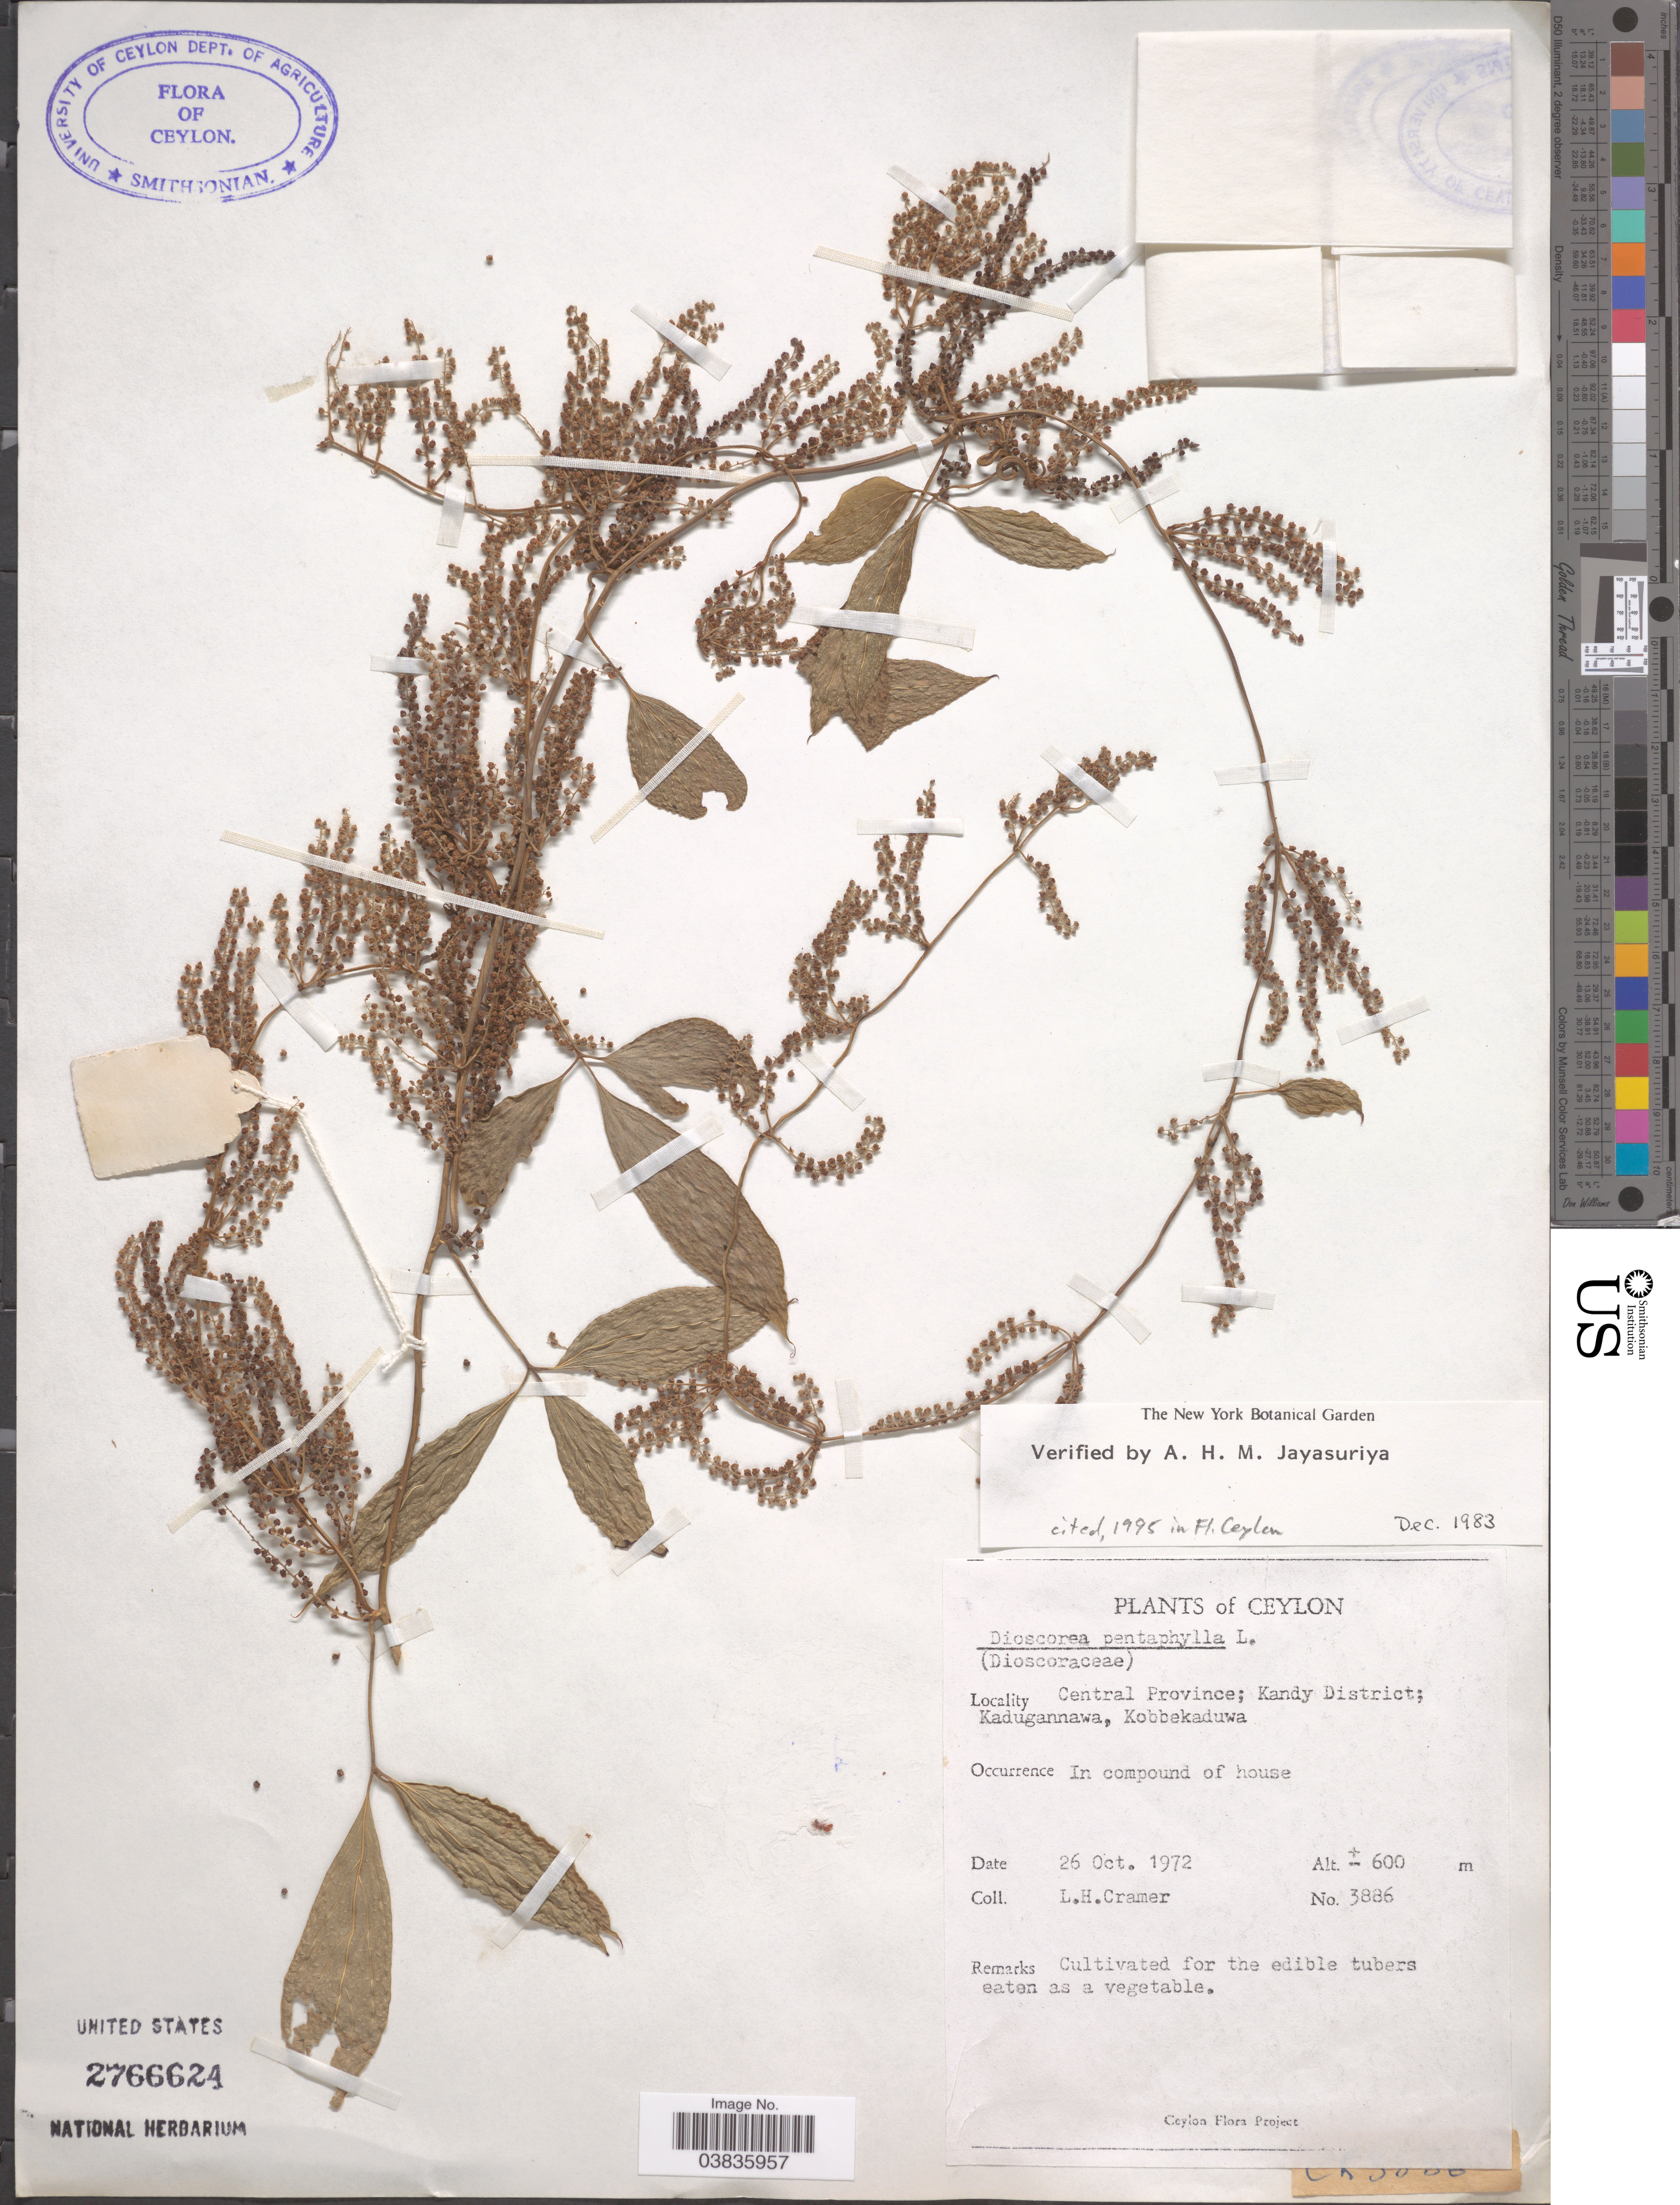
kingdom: Plantae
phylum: Tracheophyta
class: Liliopsida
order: Dioscoreales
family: Dioscoreaceae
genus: Dioscorea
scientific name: Dioscorea pentaphylla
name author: L.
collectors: L. H. Cramer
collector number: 3886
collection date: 1972-10-26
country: Sri Lanka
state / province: Central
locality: Ceylon. Central Province; Kandy District; Kadugannawa, Kobbekaduwa.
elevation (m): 600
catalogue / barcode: US 2766624